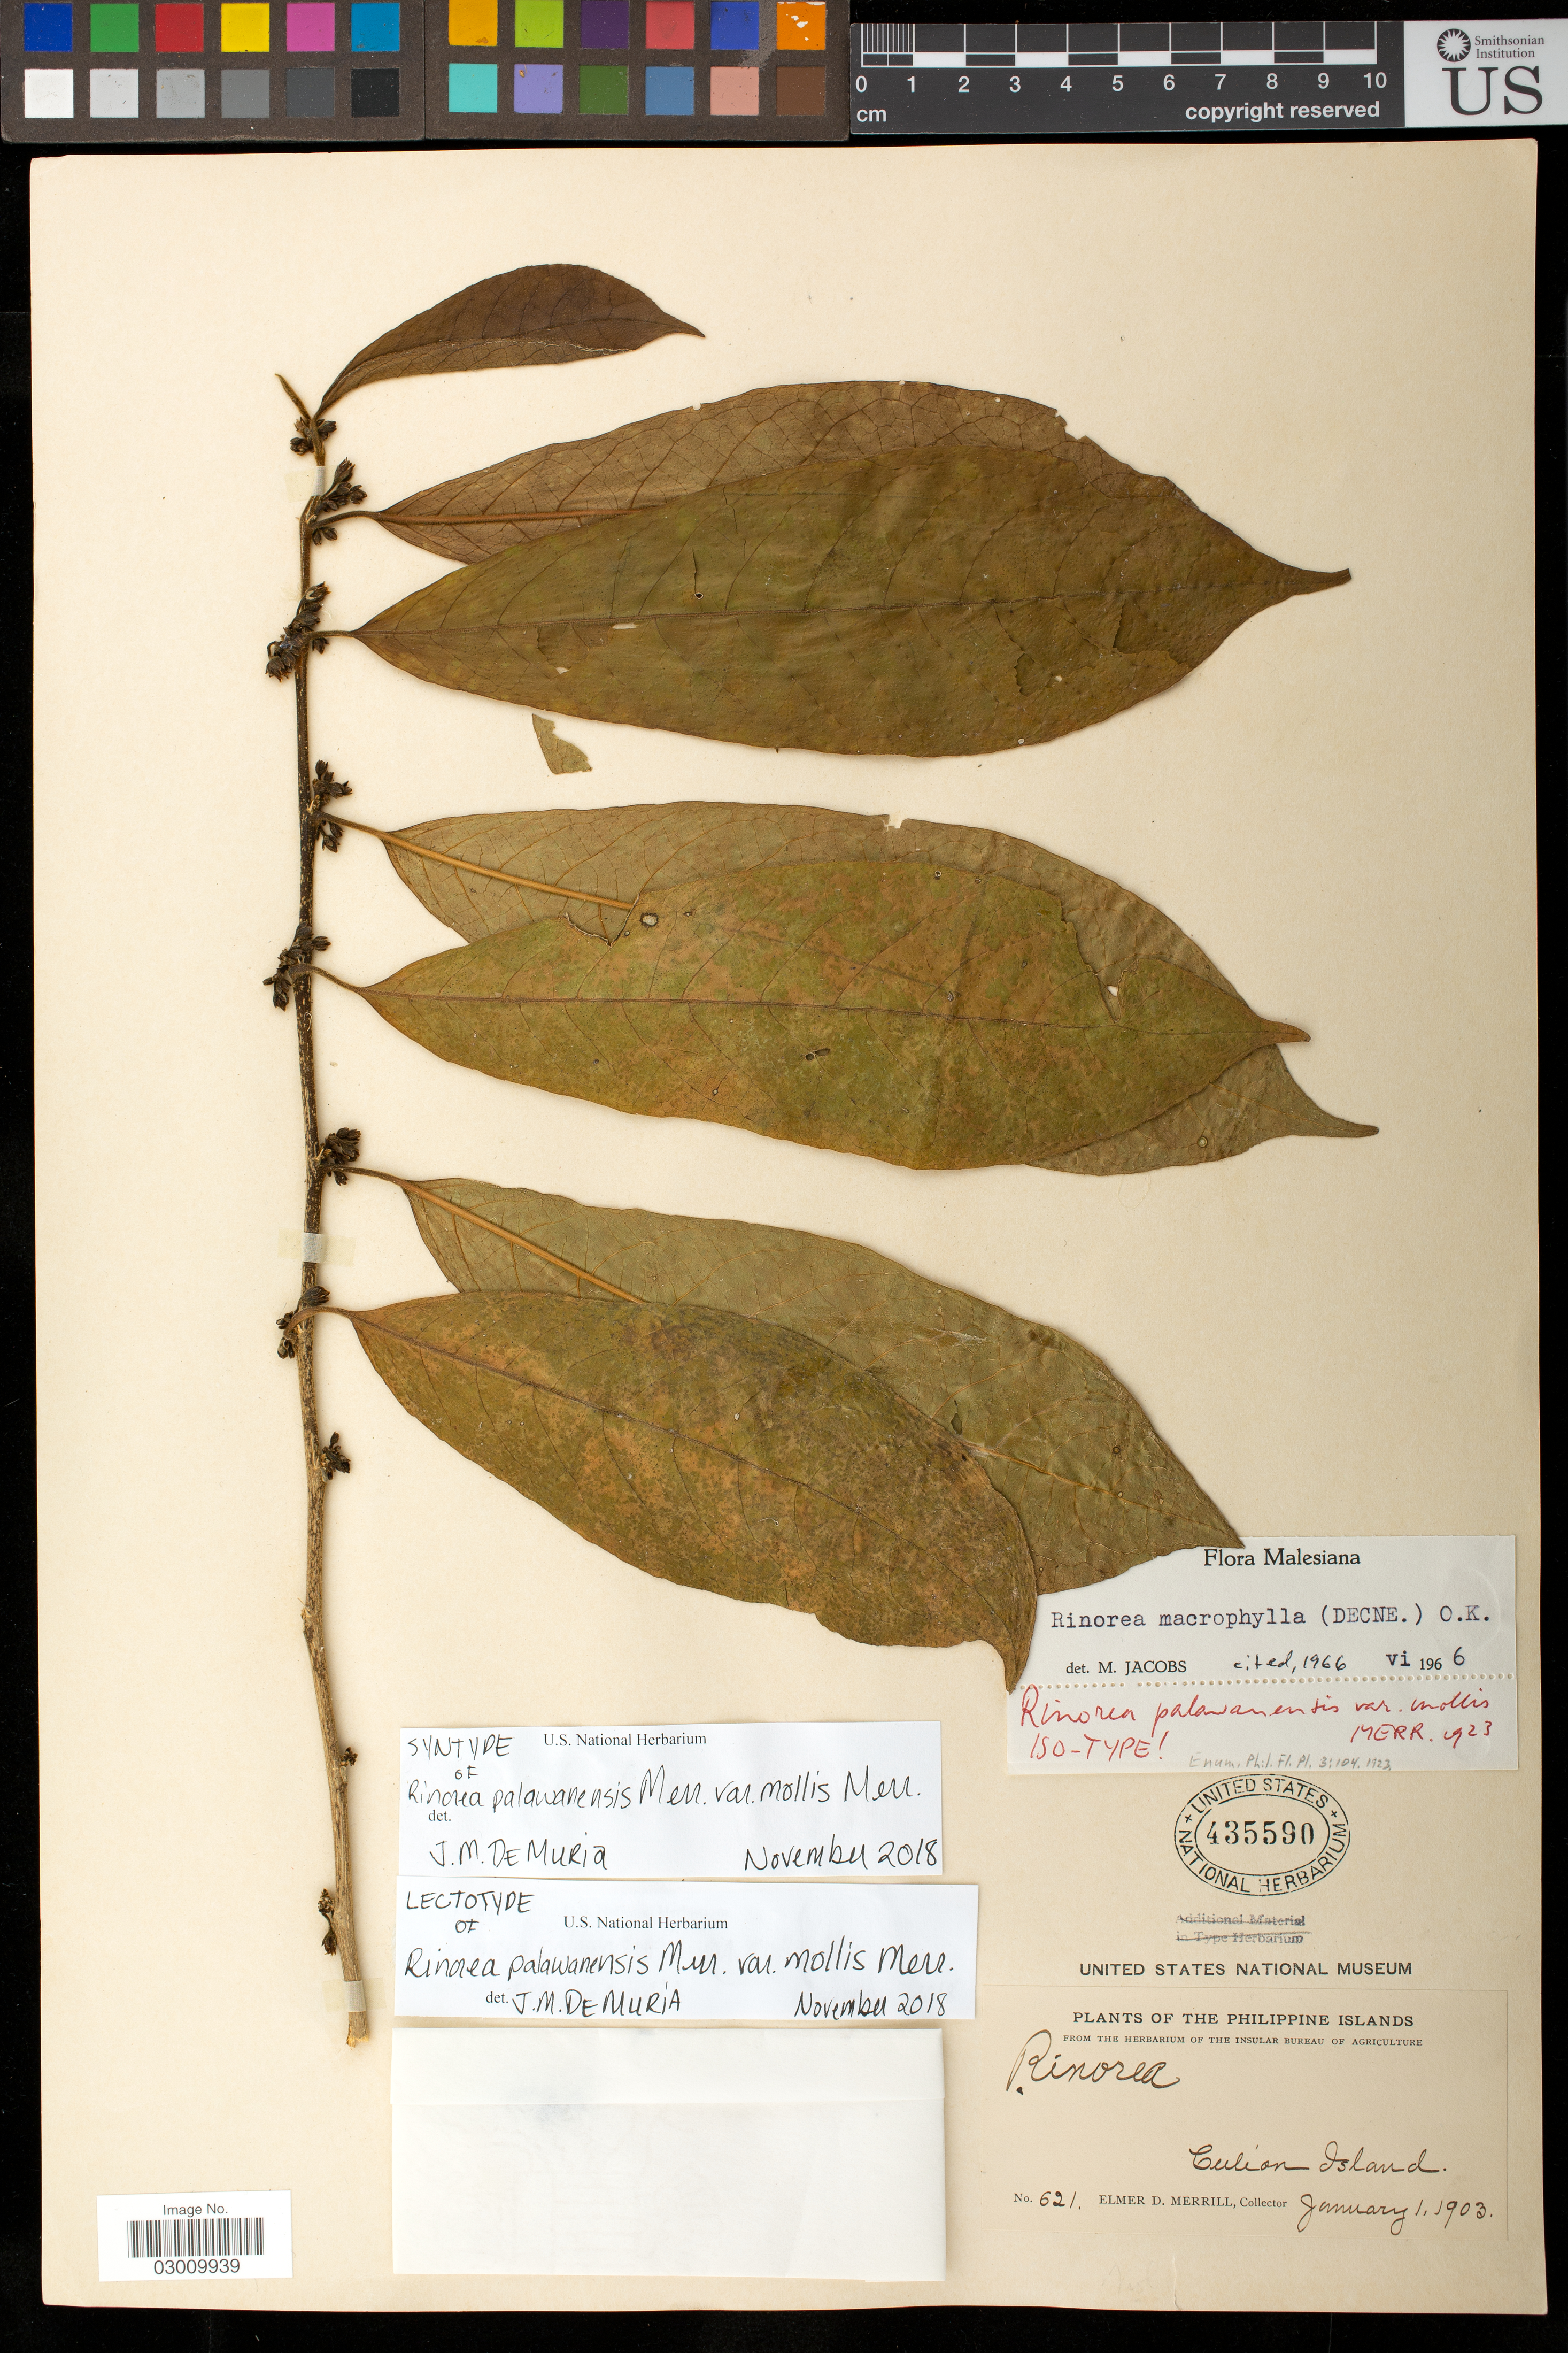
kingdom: Plantae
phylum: Tracheophyta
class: Magnoliopsida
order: Malpighiales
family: Violaceae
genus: Rinorea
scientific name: Rinorea palawanensis var. mollis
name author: Merr.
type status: Lectotype; Isosyntype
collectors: E. D. Merrill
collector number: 621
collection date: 1903-01-01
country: Philippines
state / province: Mimaropa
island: Culion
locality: Culion Island.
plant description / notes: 2 collections (syntypes) cited in protologue. Ambiguously lectotypified by Jacobs (1967), "Lectotype: Merrill 621 (K! US!), from Philipppines, Culion, fl. 1-I-1903". This US sheet (USNH 435590) also annotated (by M. Jacobs?) as "iso-type!", later (2019) by J.M. DeMuria as "lectotype" [second step lectotypification apparently ined.].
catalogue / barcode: US 435590